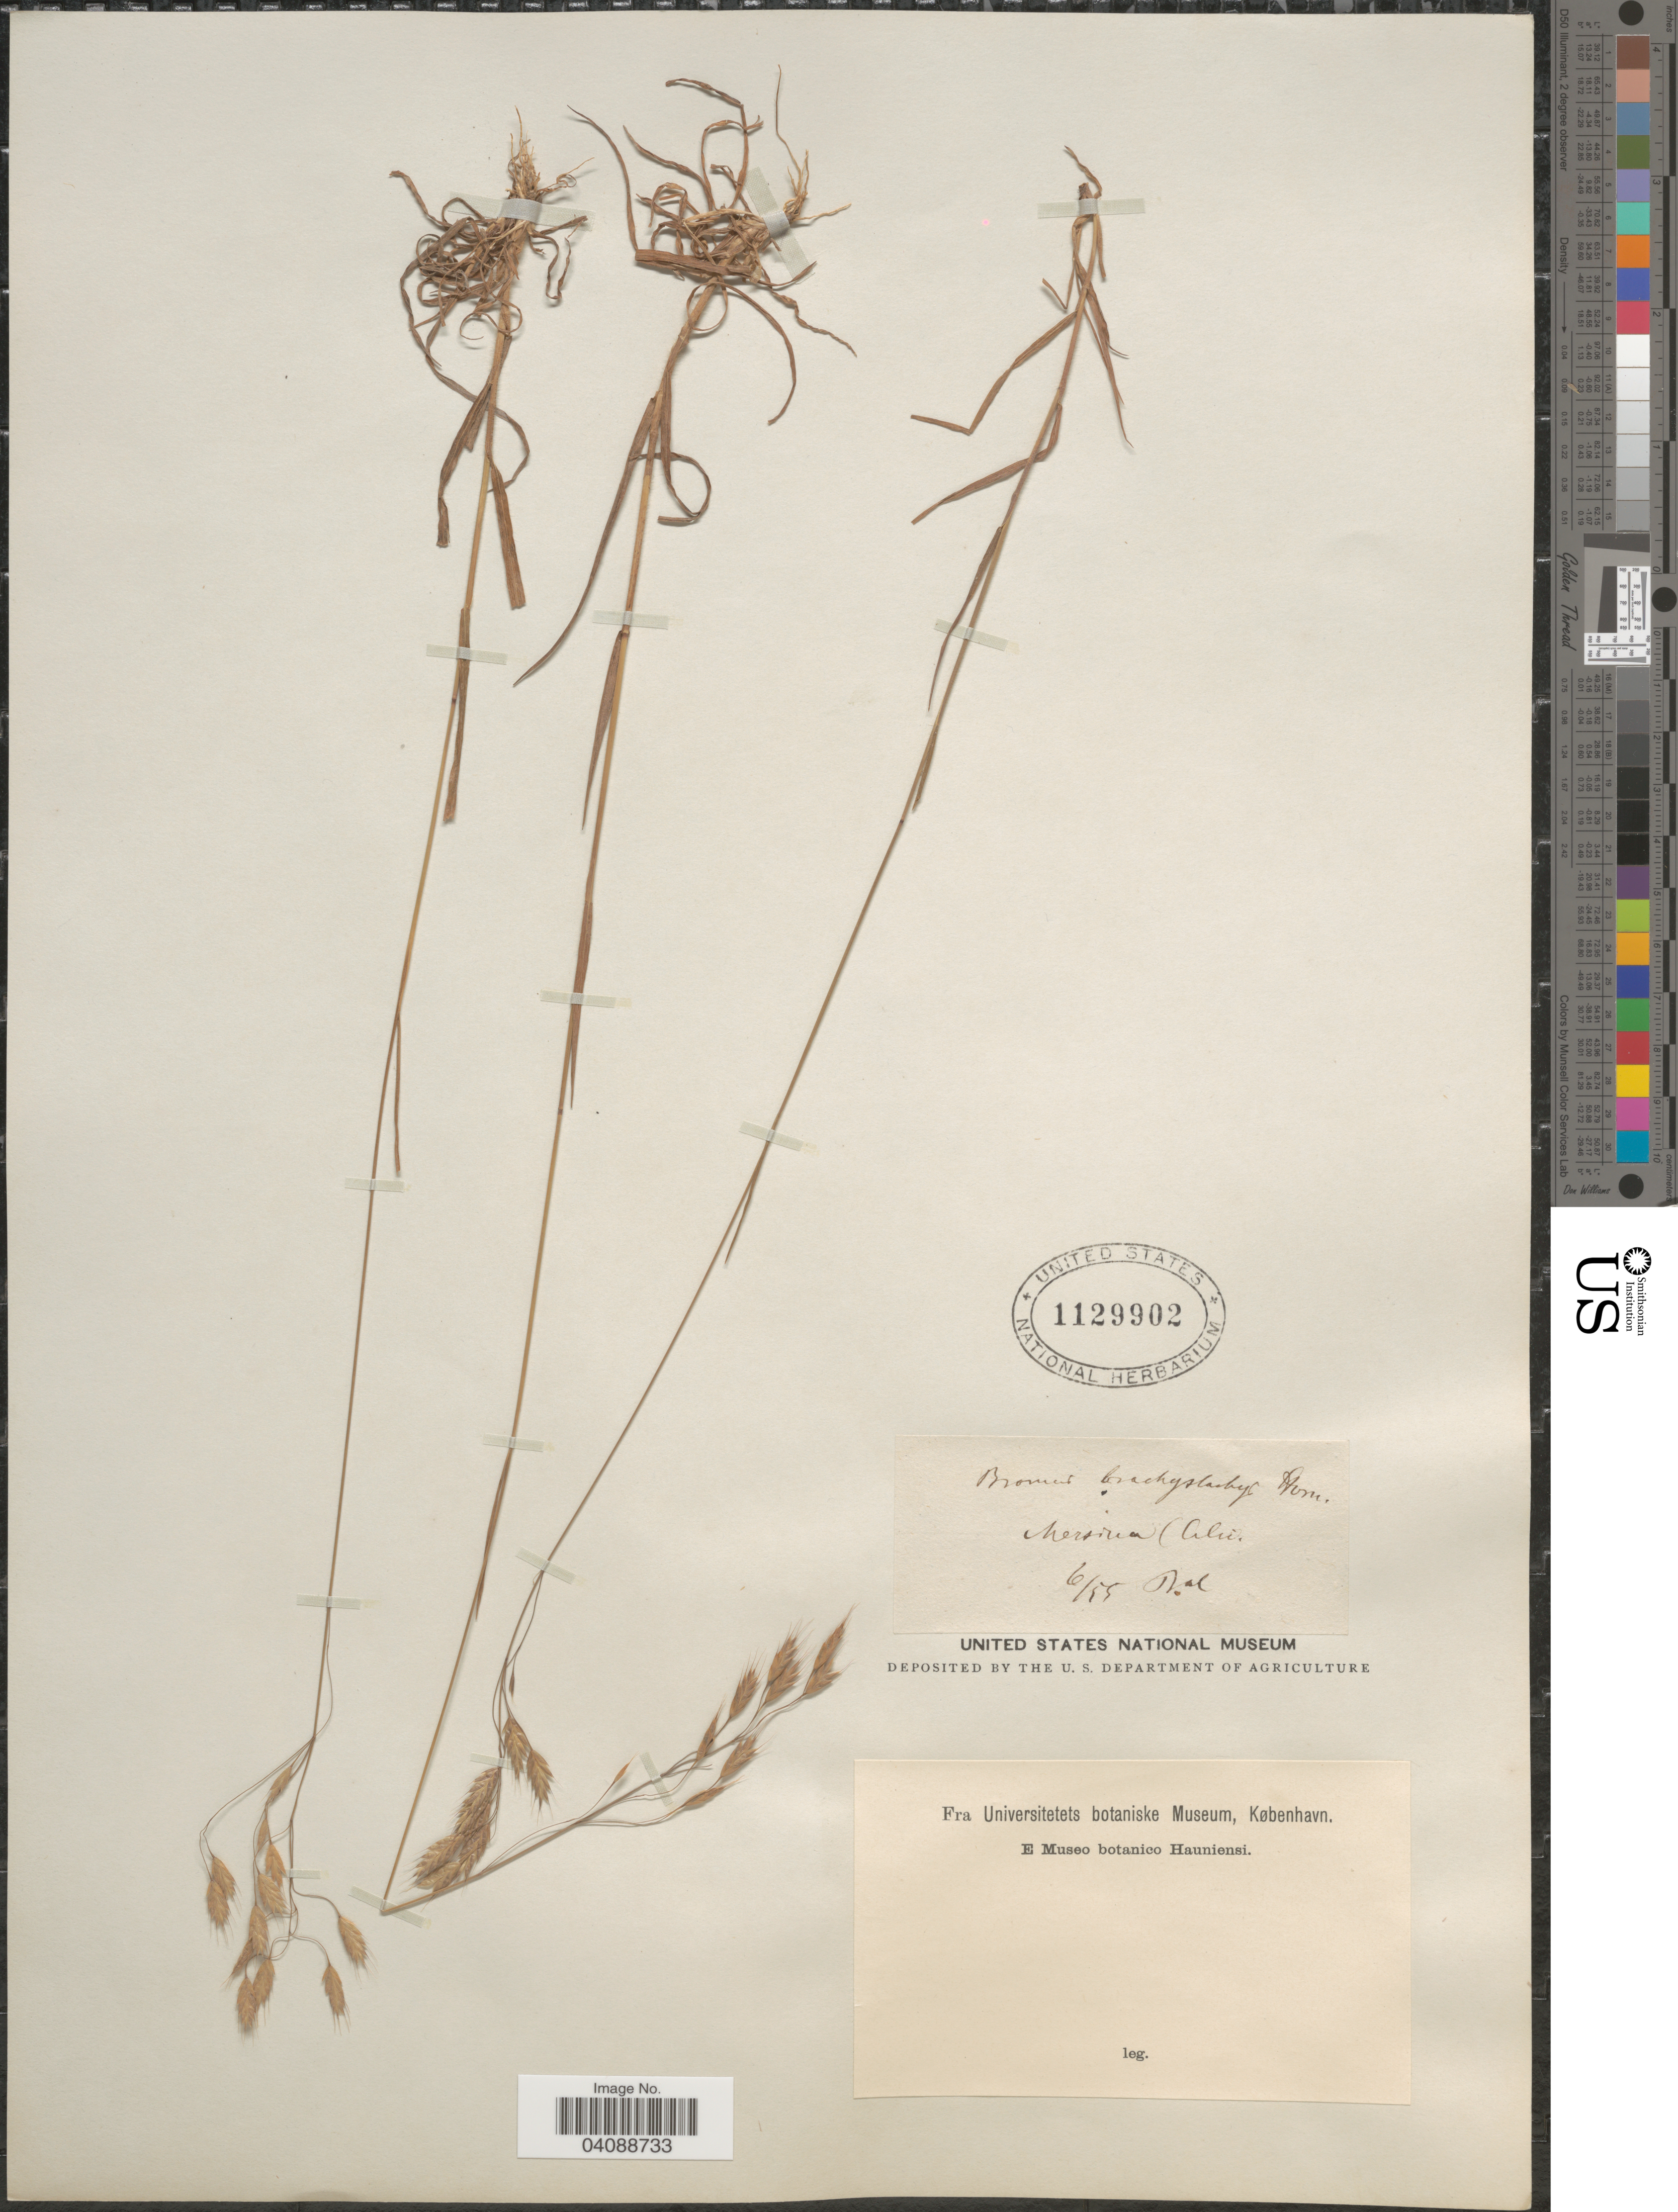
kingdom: Plantae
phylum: Tracheophyta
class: Liliopsida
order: Poales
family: Poaceae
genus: Bromus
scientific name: Bromus brachystachys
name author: Hornung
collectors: Bal.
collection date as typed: Transcribed d/m/y: /6/55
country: Turkey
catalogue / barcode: US 1129902